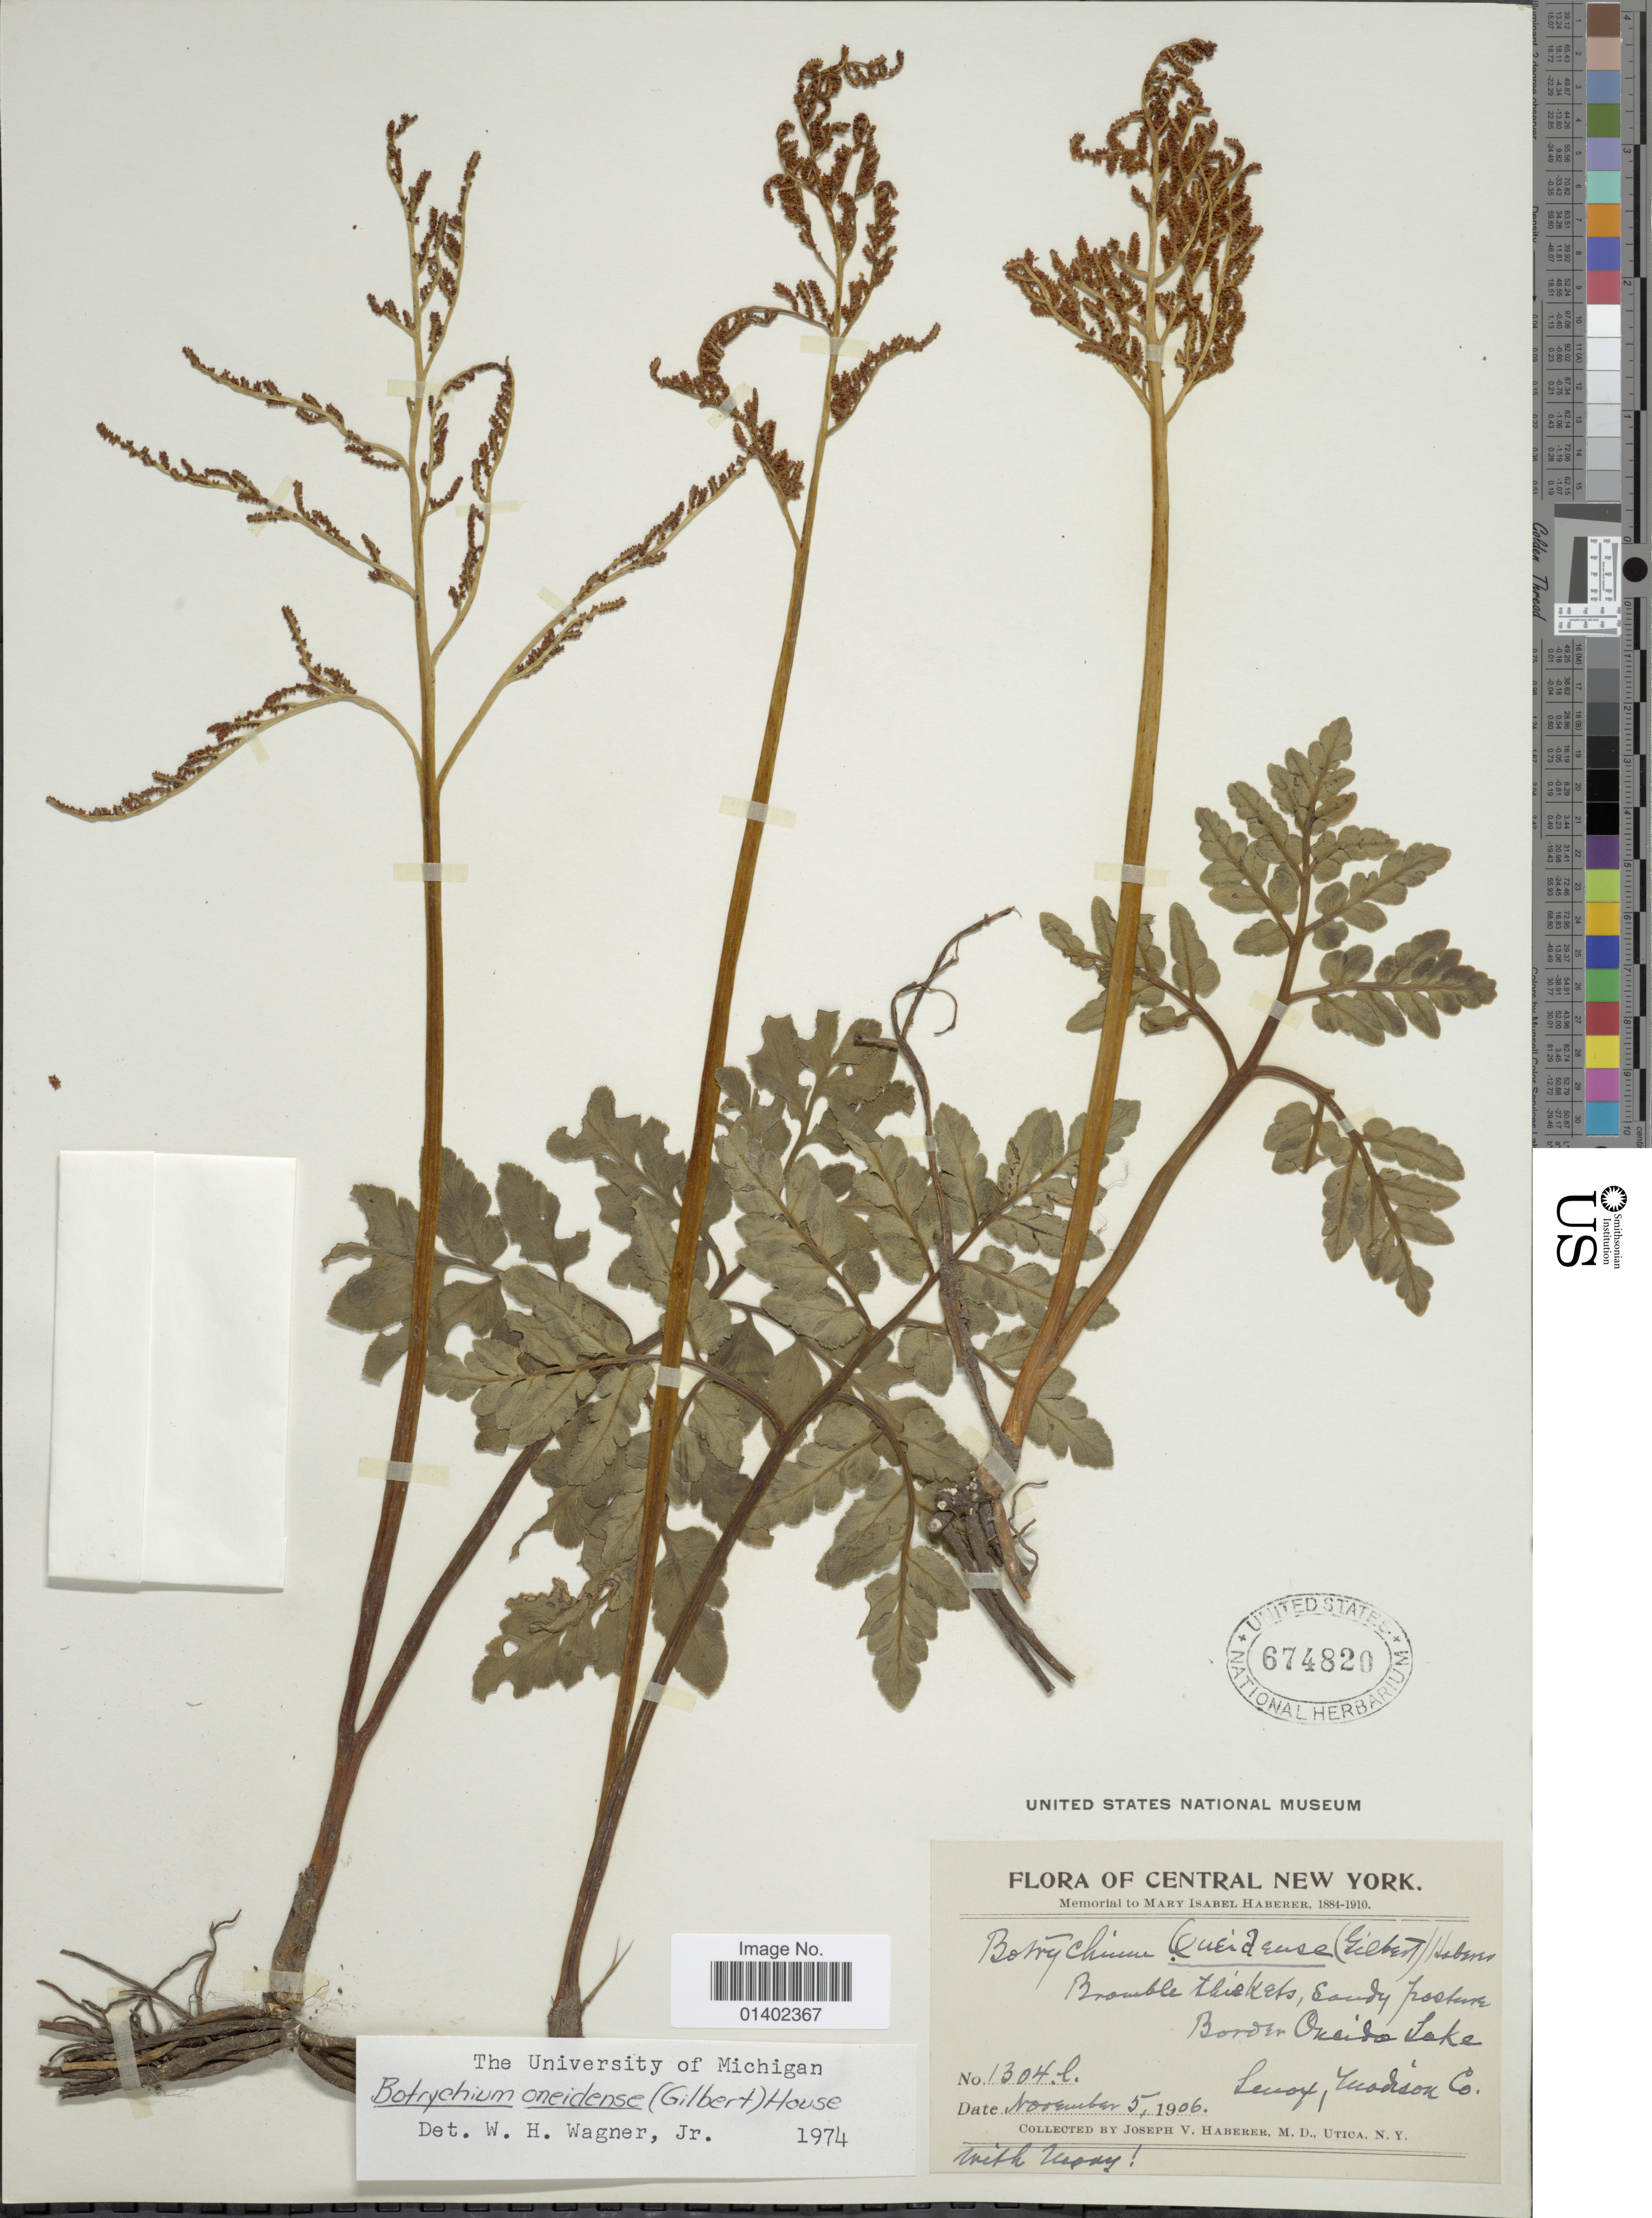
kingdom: Plantae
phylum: Tracheophyta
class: Polypodiopsida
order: Ophioglossales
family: Ophioglossaceae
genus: Botrychium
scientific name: Botrychium oneidense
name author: (Gilbert) House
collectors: J. V. Haberer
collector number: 1304l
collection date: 1906-11-05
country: United States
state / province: New York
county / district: Oneida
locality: Central New York, Border Oneida Lake, lenox, Madison Co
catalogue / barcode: US 674820